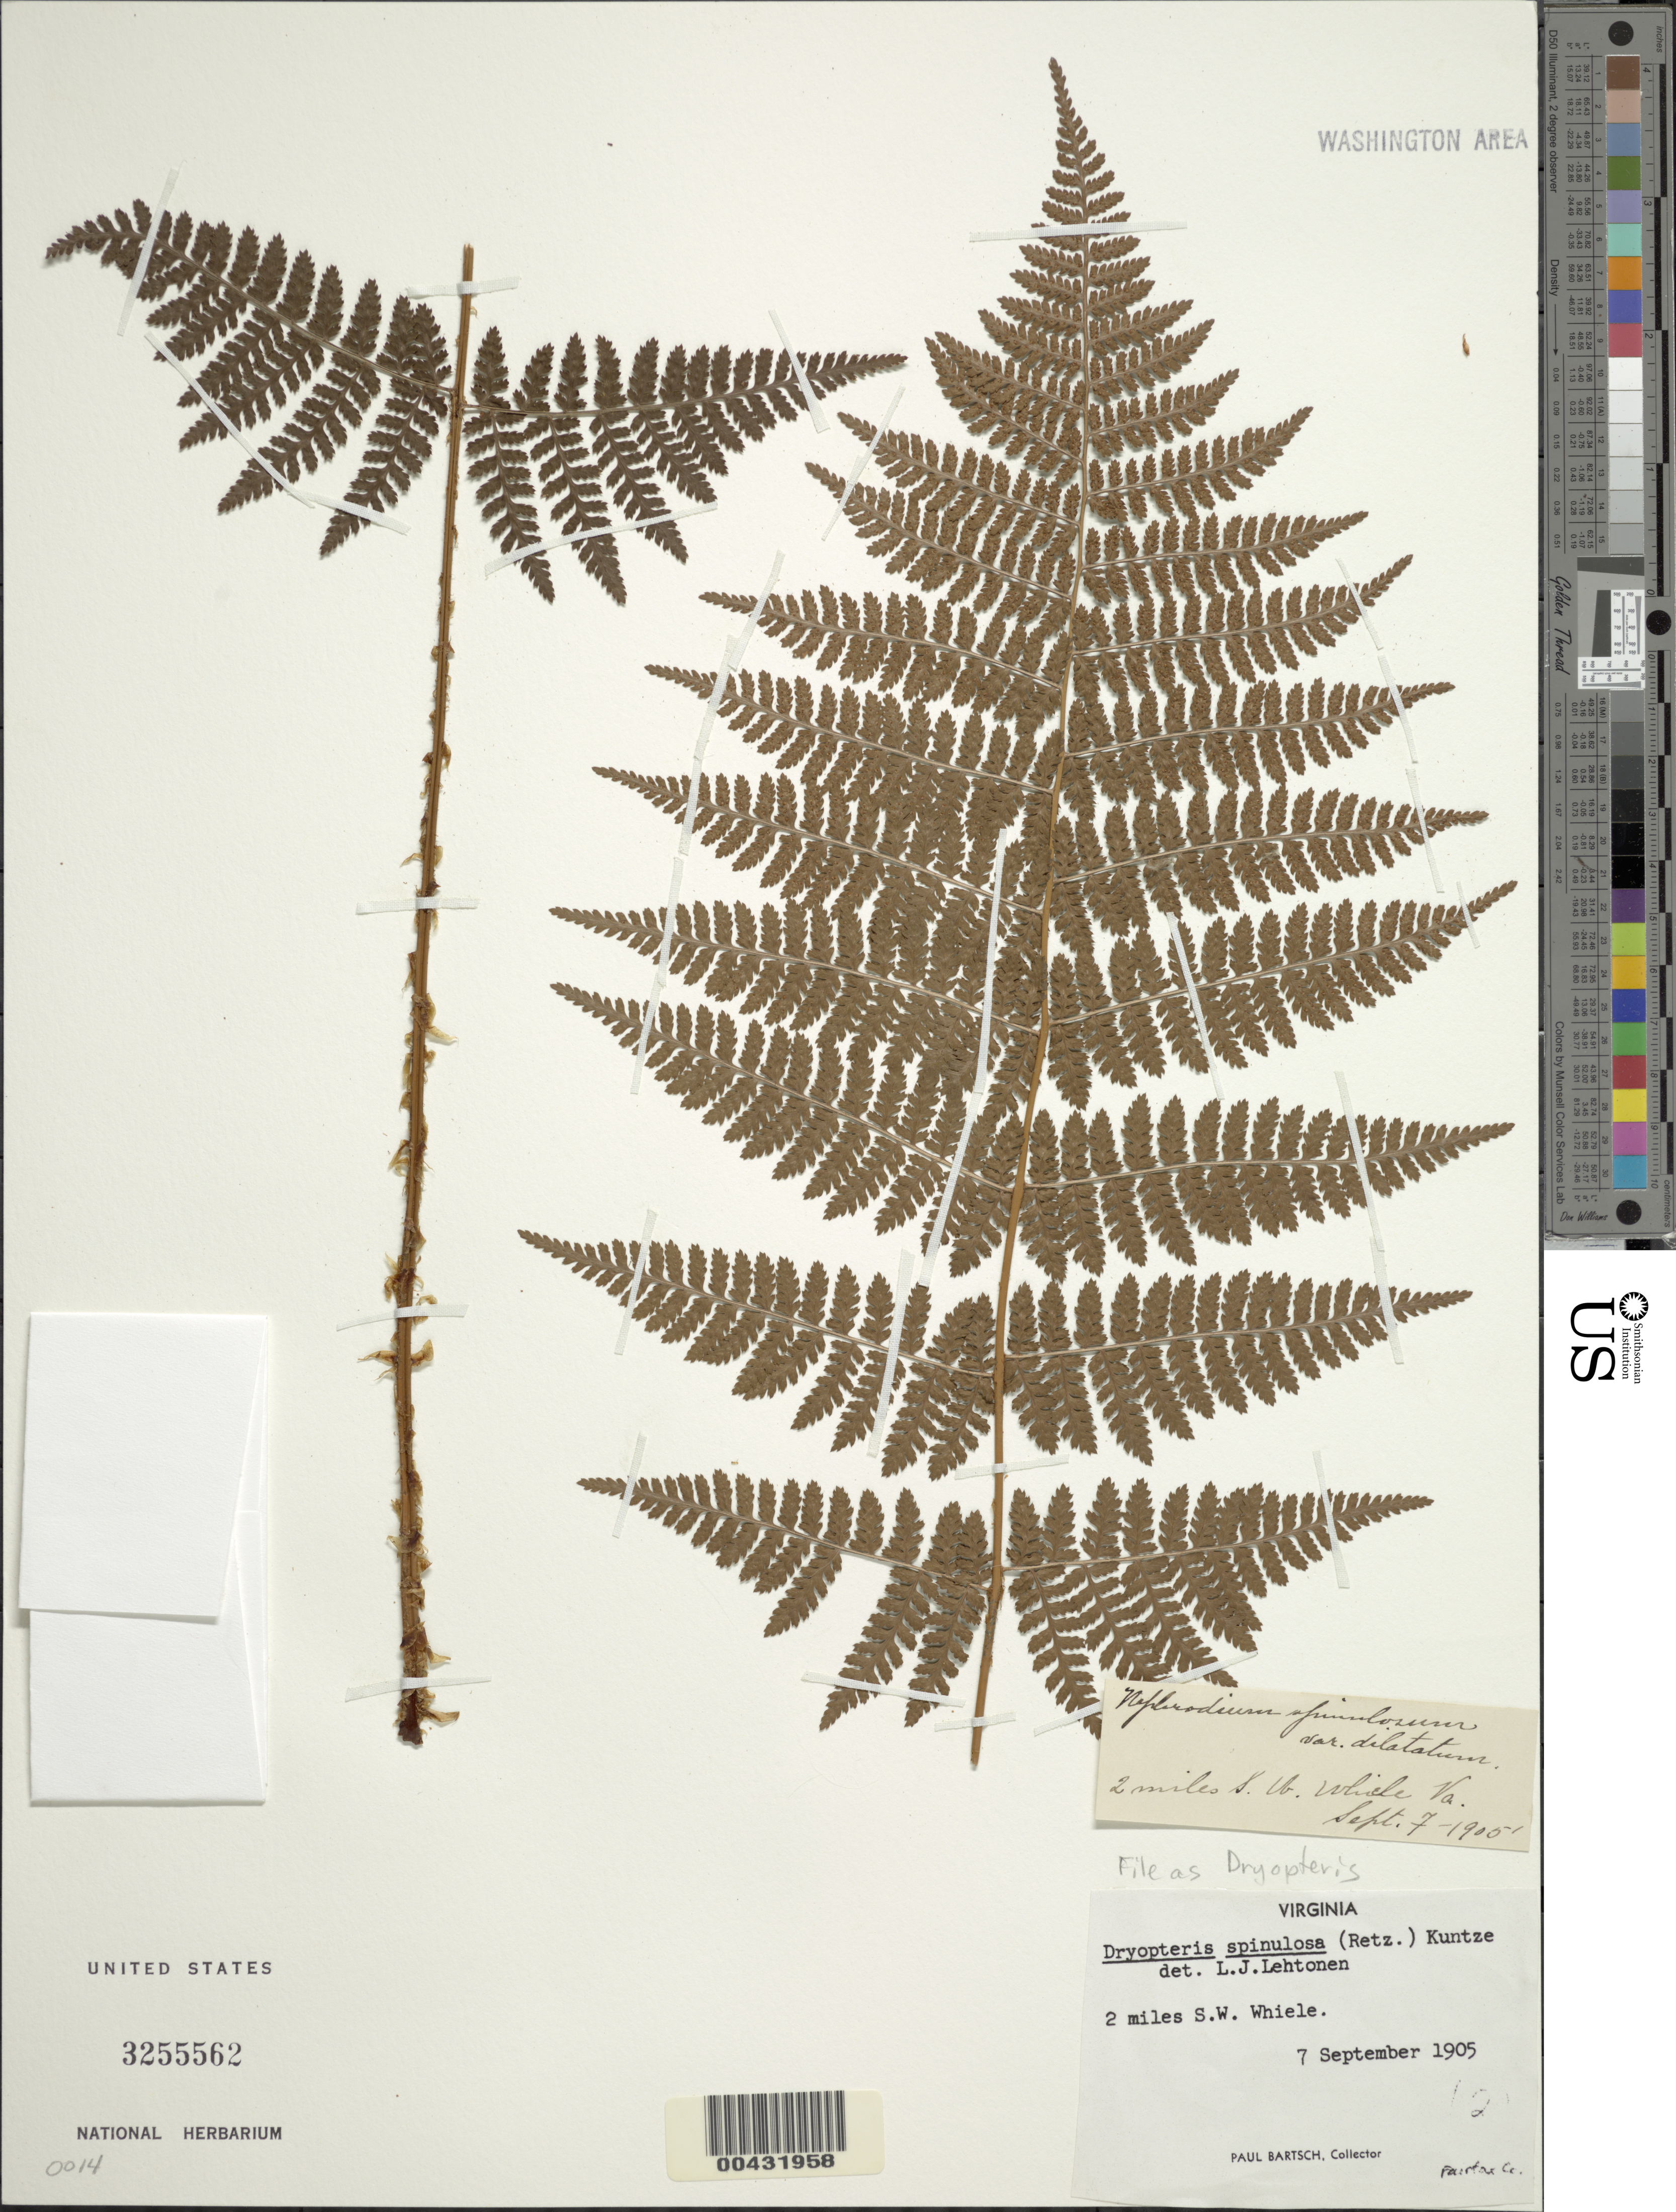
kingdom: Plantae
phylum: Tracheophyta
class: Polypodiopsida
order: Polypodiales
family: Dryopteridaceae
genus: Dryopteris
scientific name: Dryopteris carthusiana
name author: (Villars) H.P. Fuchs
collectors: P. Bartsch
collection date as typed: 07 Sep 1905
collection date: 1905-09-07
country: United States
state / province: Virginia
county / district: Fairfax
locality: SW of Wiehle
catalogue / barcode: US 3255562